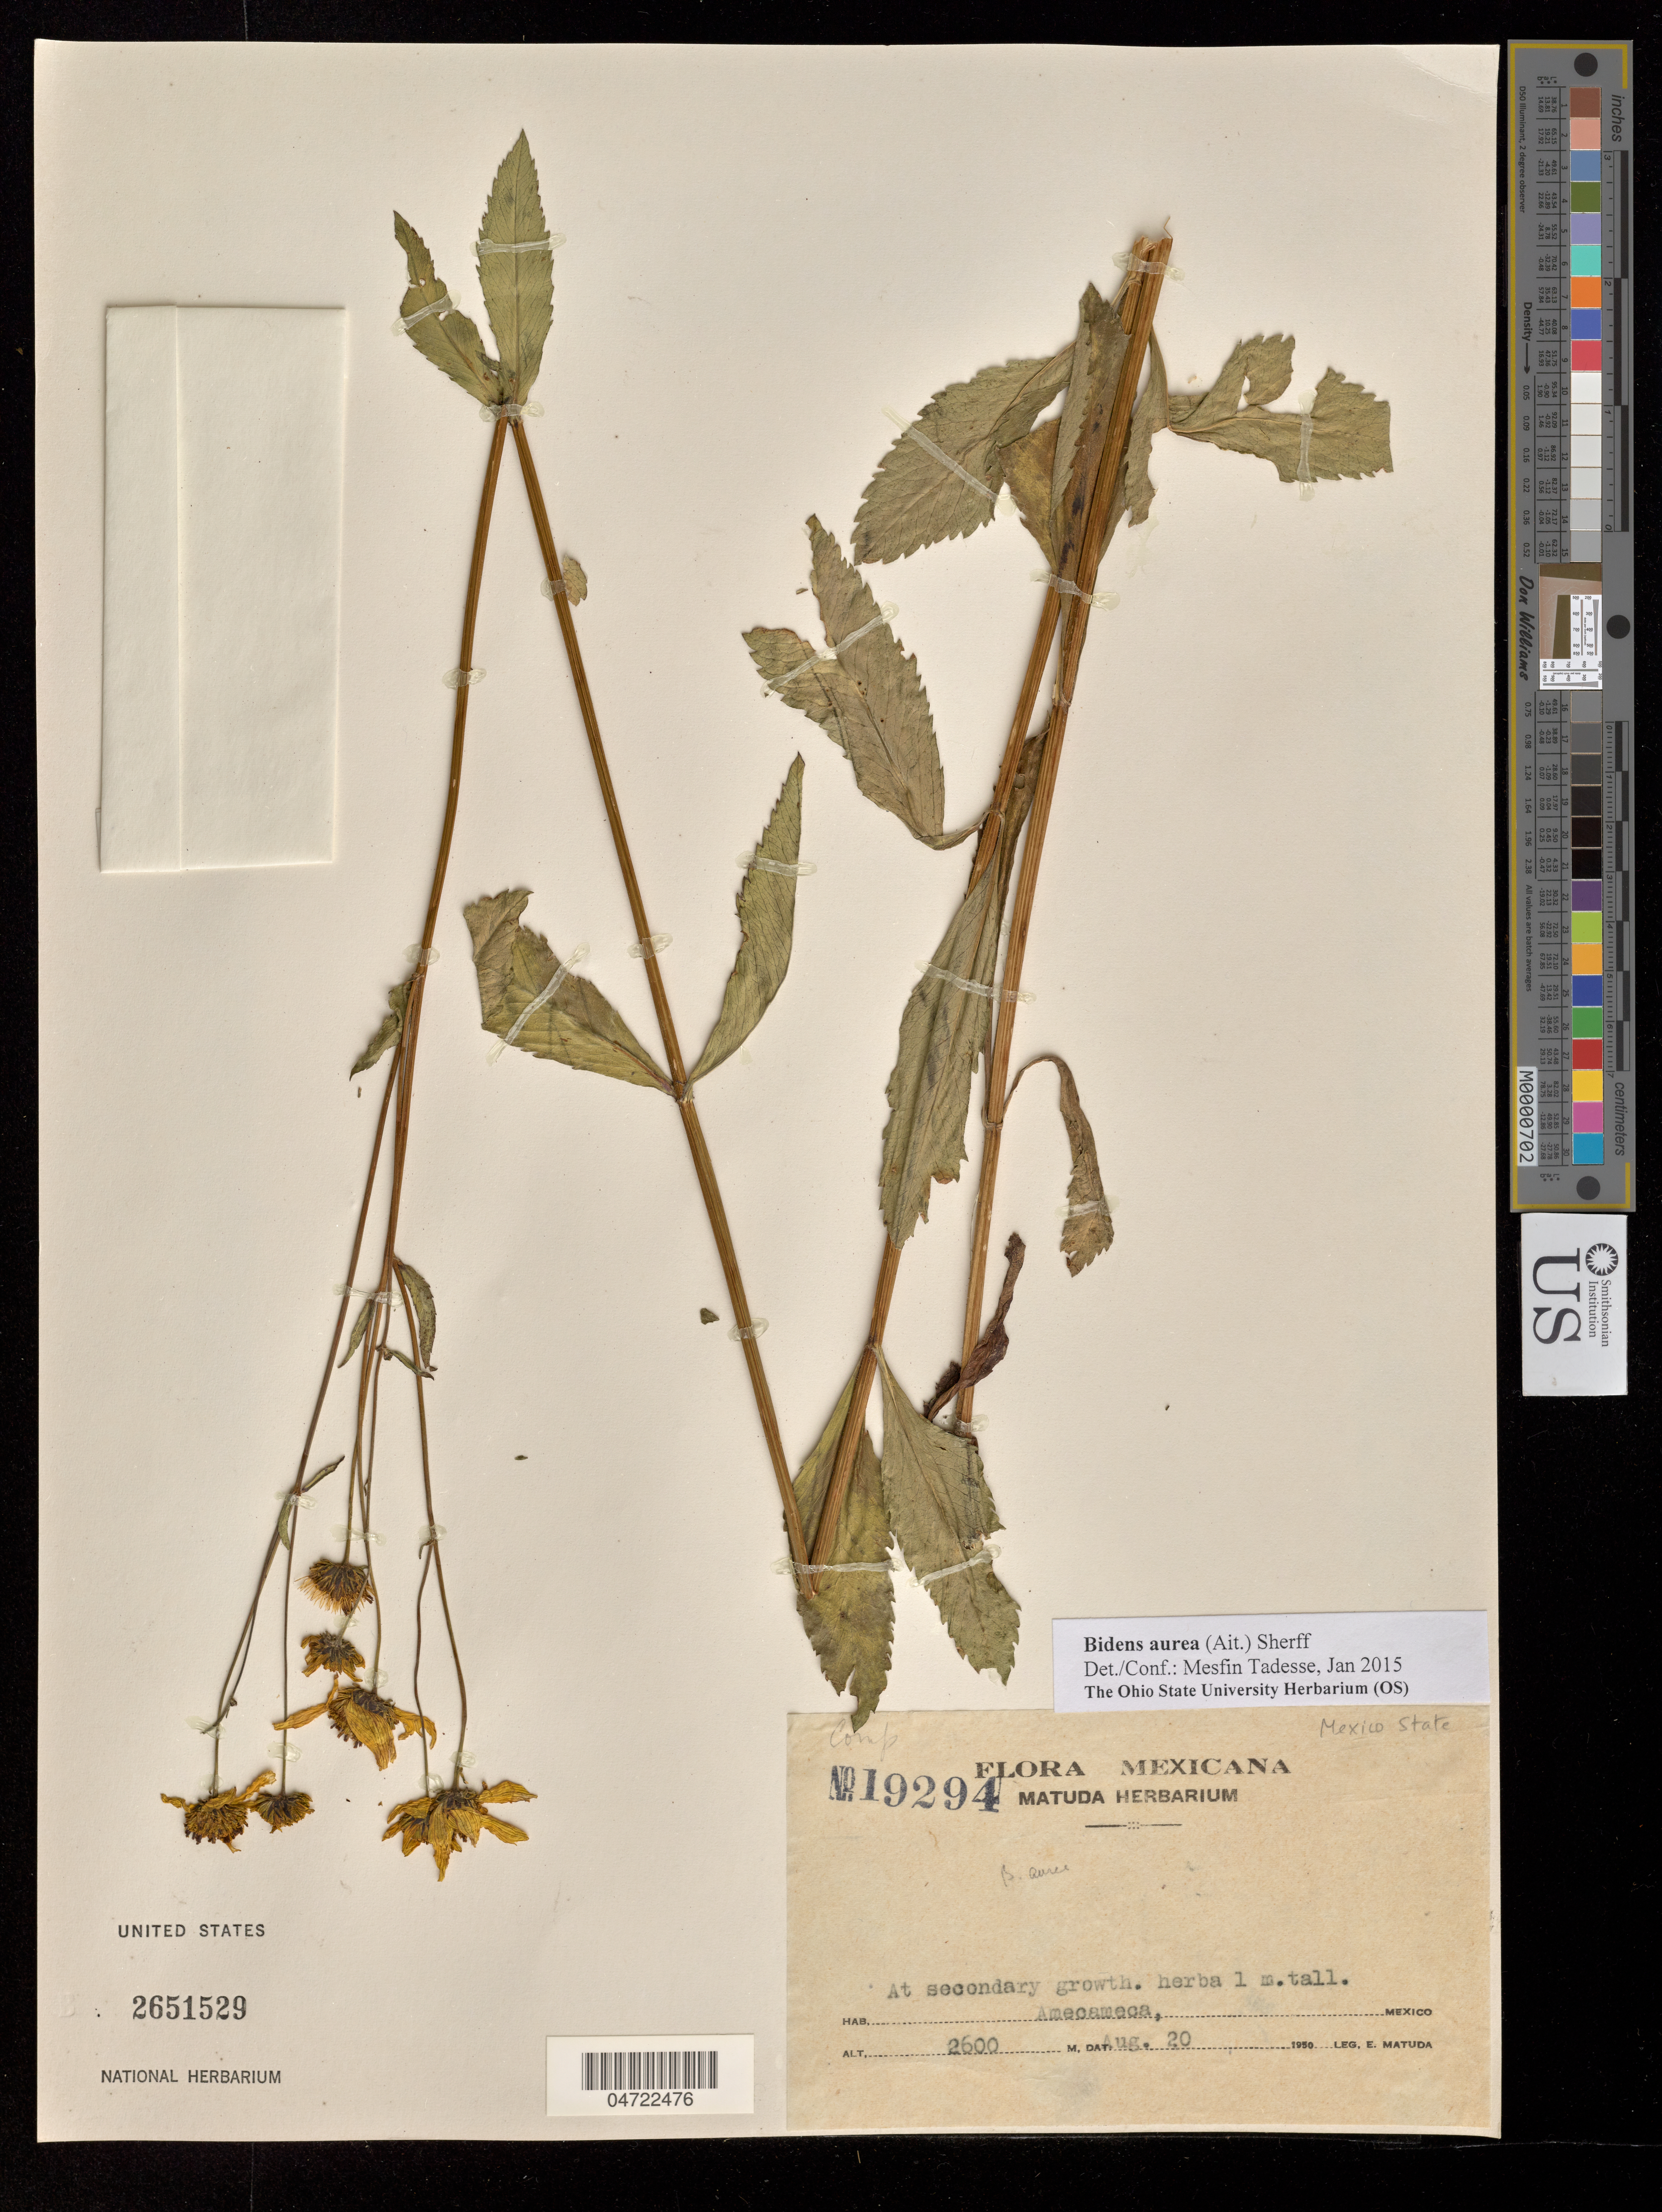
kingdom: Plantae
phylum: Tracheophyta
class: Magnoliopsida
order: Asterales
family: Asteraceae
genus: Bidens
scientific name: Bidens aurea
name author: (Aiton) Sherff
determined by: Tadesse, M.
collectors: E. Matuda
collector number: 19294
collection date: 1950-08-20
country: Mexico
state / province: México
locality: Amecameca , Valle de Mexico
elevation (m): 2600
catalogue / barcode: US 2651529